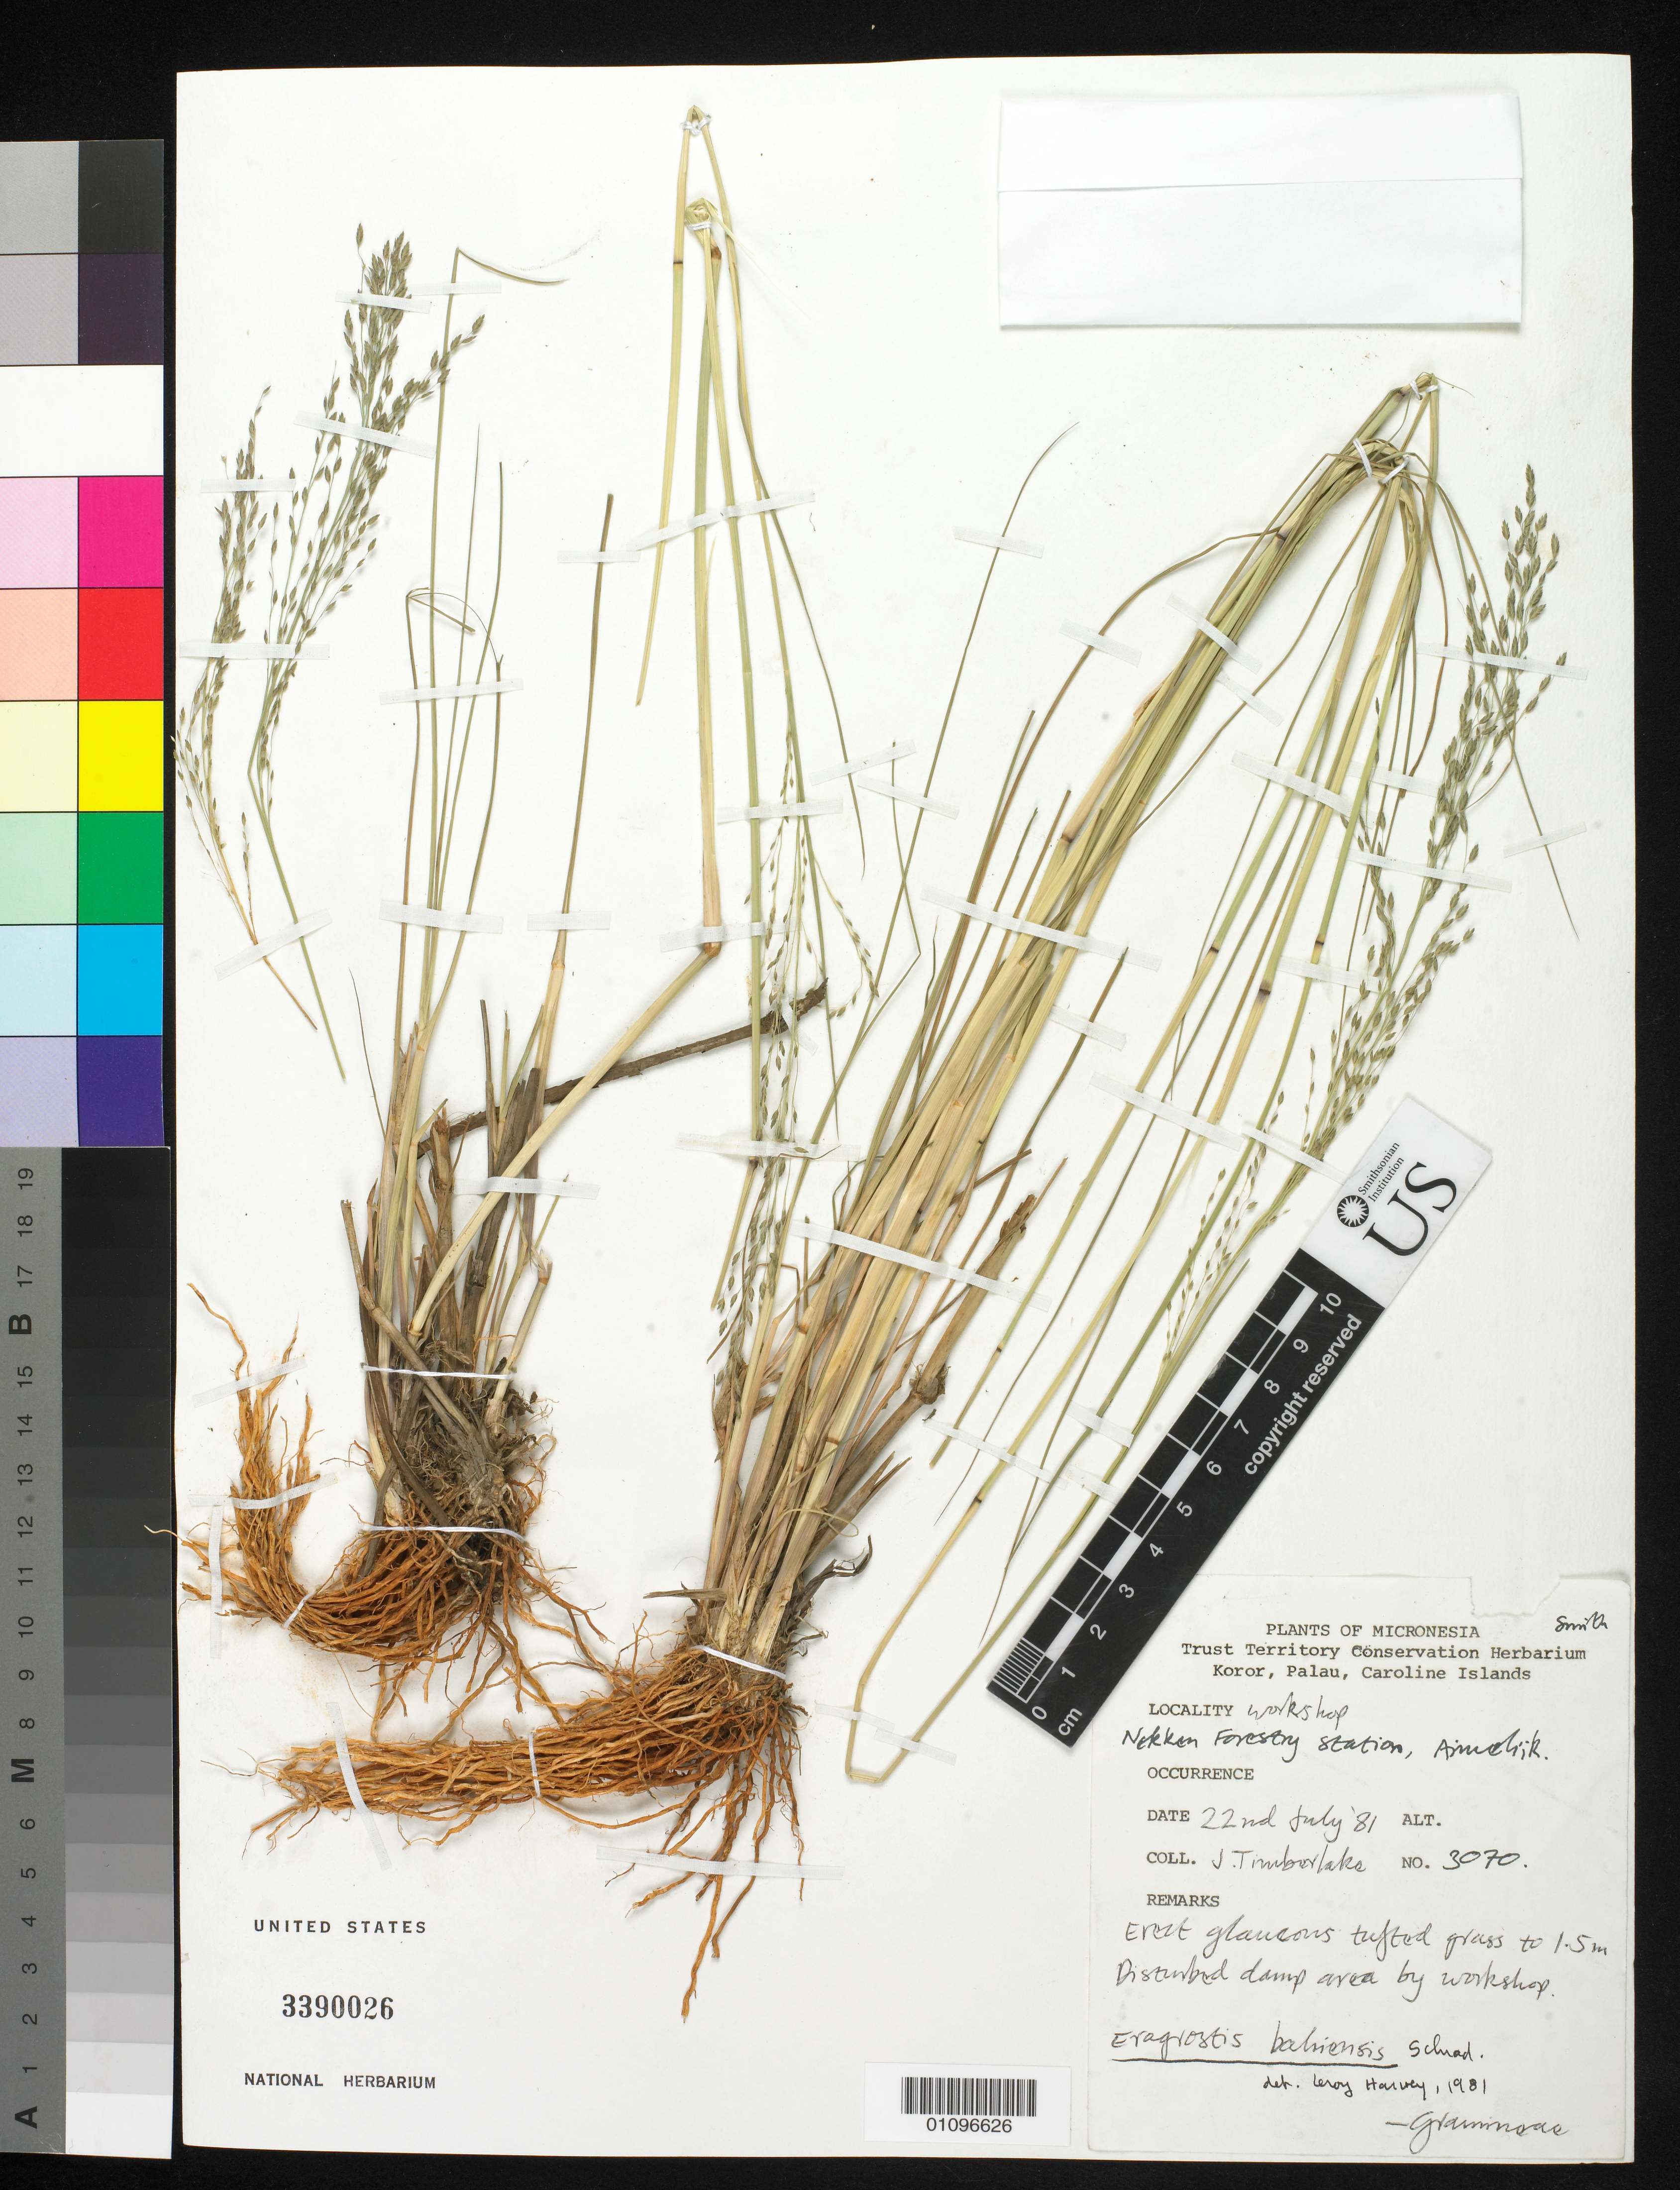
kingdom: Plantae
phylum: Tracheophyta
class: Liliopsida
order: Poales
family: Poaceae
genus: Eragrostis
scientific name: Eragrostis bahiensis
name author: Schrad. ex Schult.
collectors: J. Timberlake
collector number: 3070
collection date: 1981-07-22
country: Palau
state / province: Koror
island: Oreor (Koror)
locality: Nekken forestry station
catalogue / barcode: US 3390026